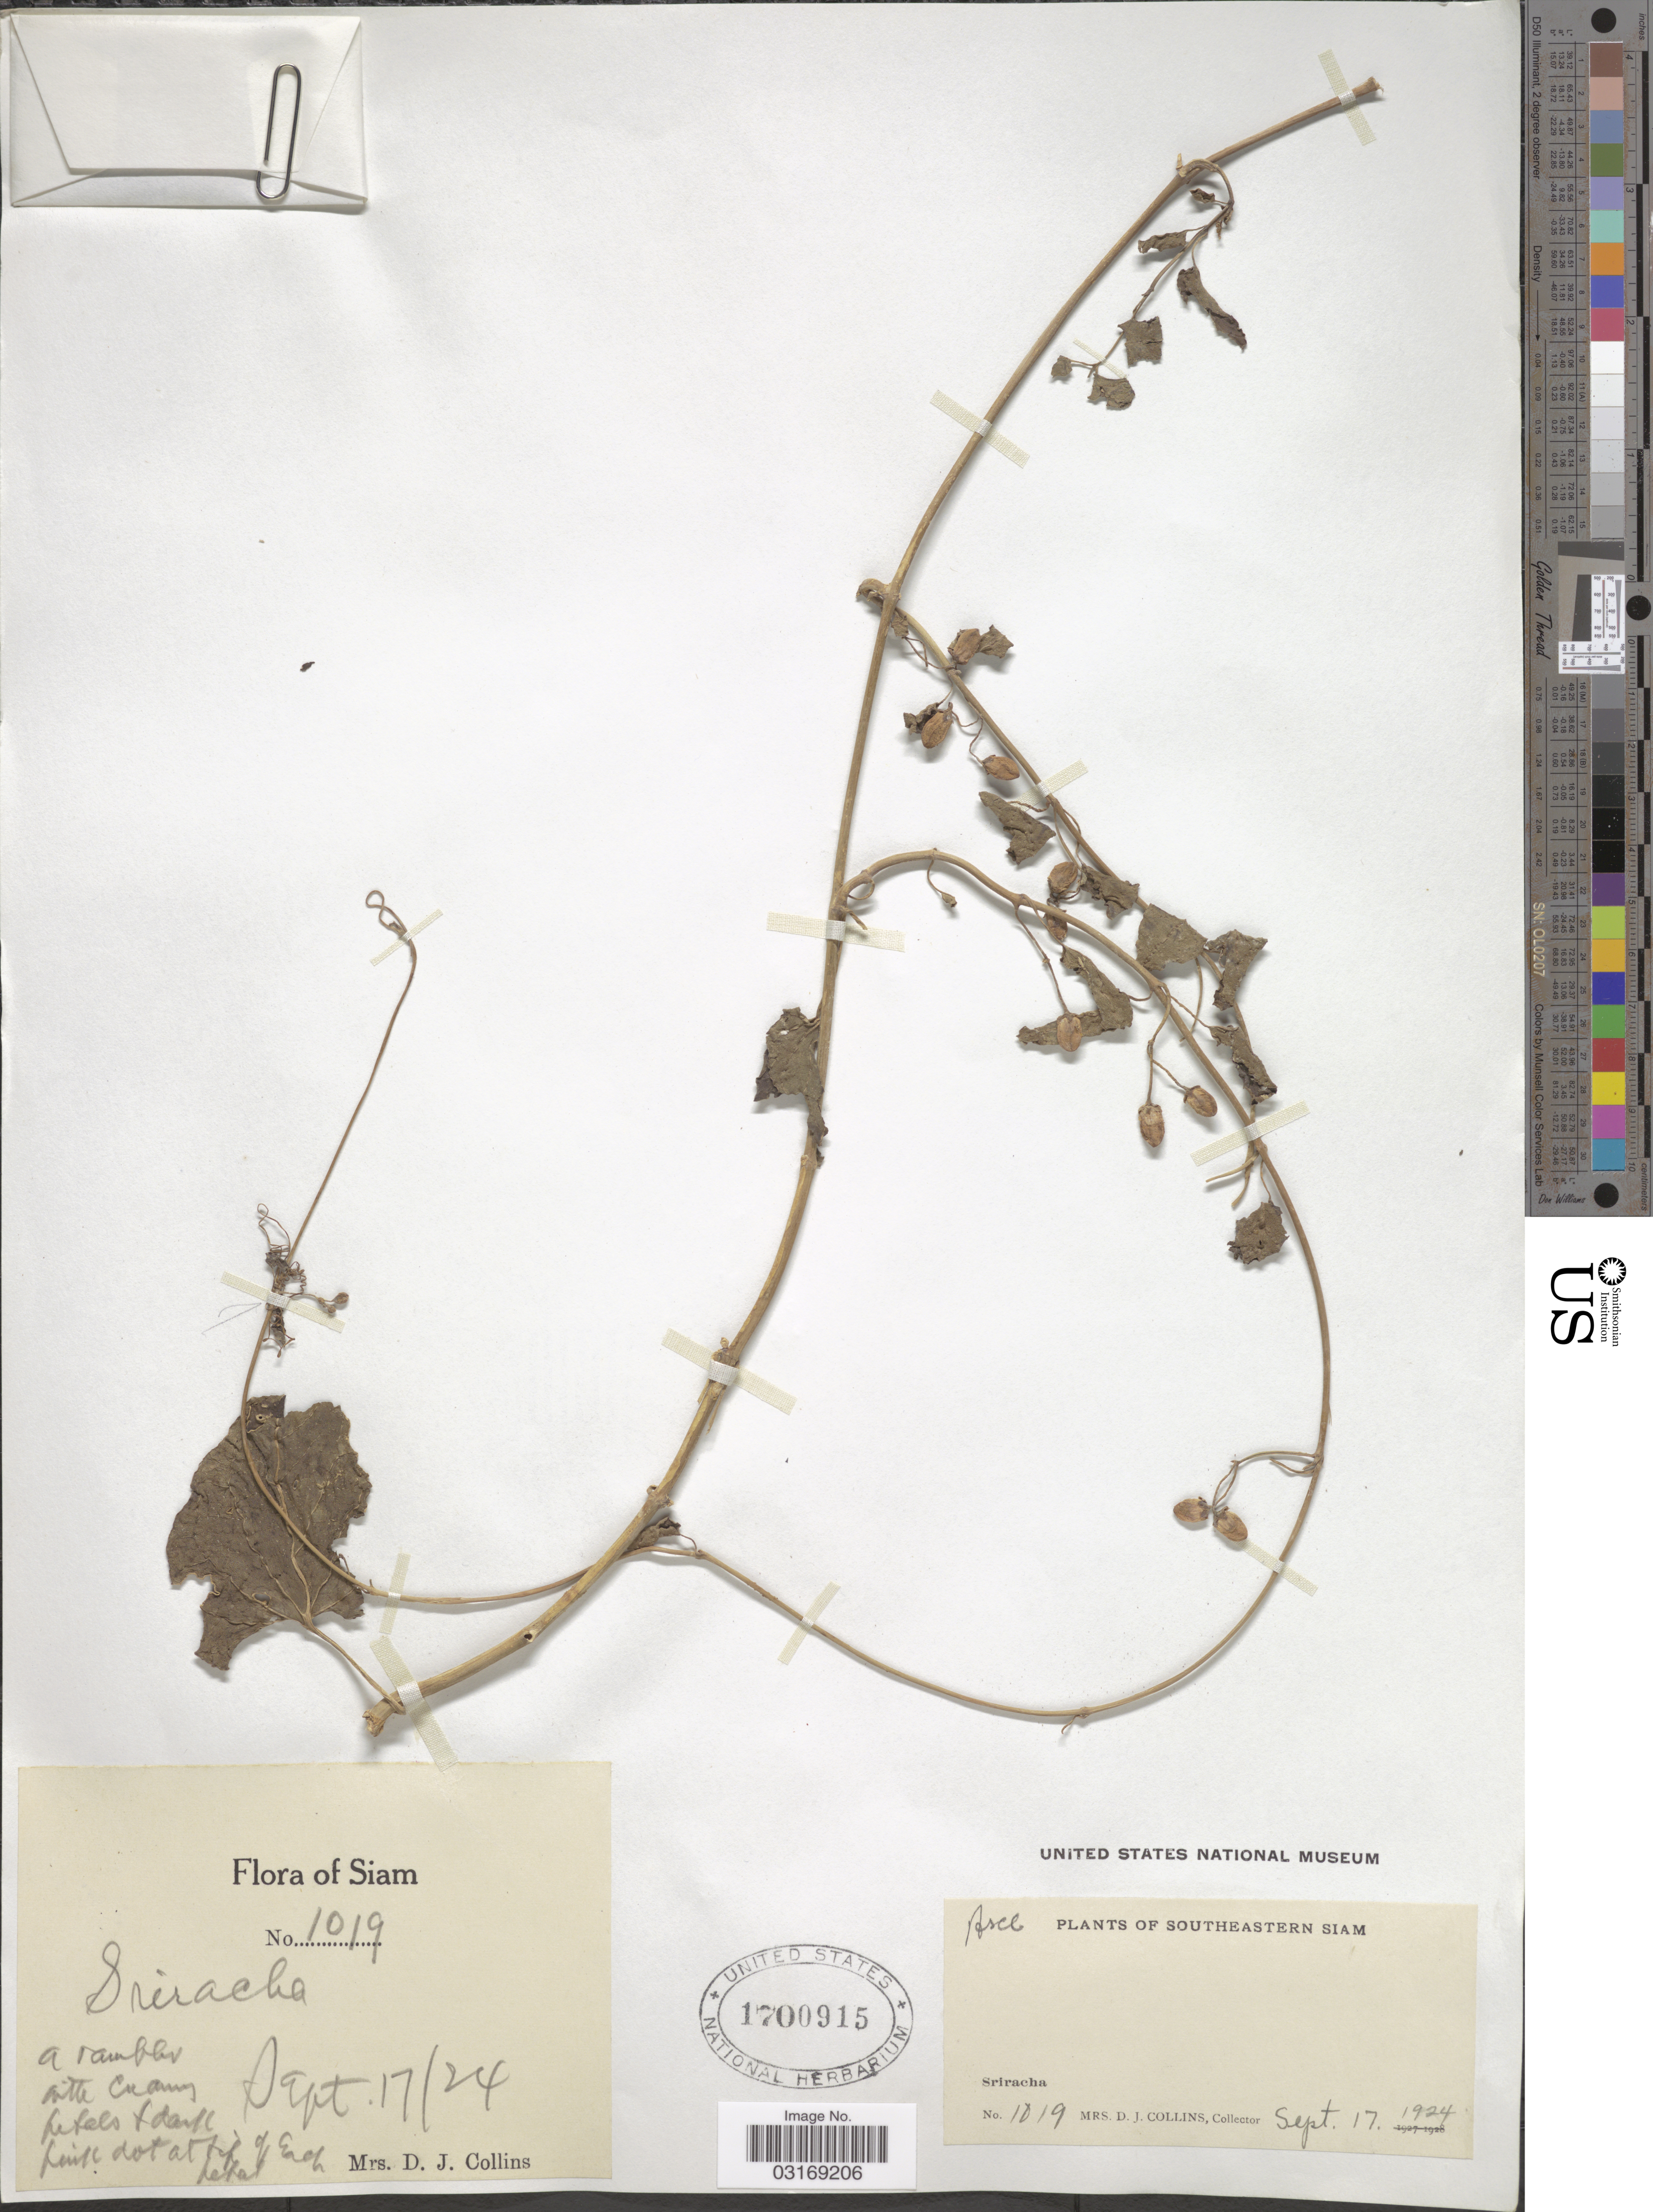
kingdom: Plantae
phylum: Tracheophyta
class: Magnoliopsida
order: Gentianales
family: Apocynaceae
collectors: J. Collins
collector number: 1019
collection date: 1924-09-17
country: Thailand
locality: Southeastern Siam. Sriracha.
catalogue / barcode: US 1700915